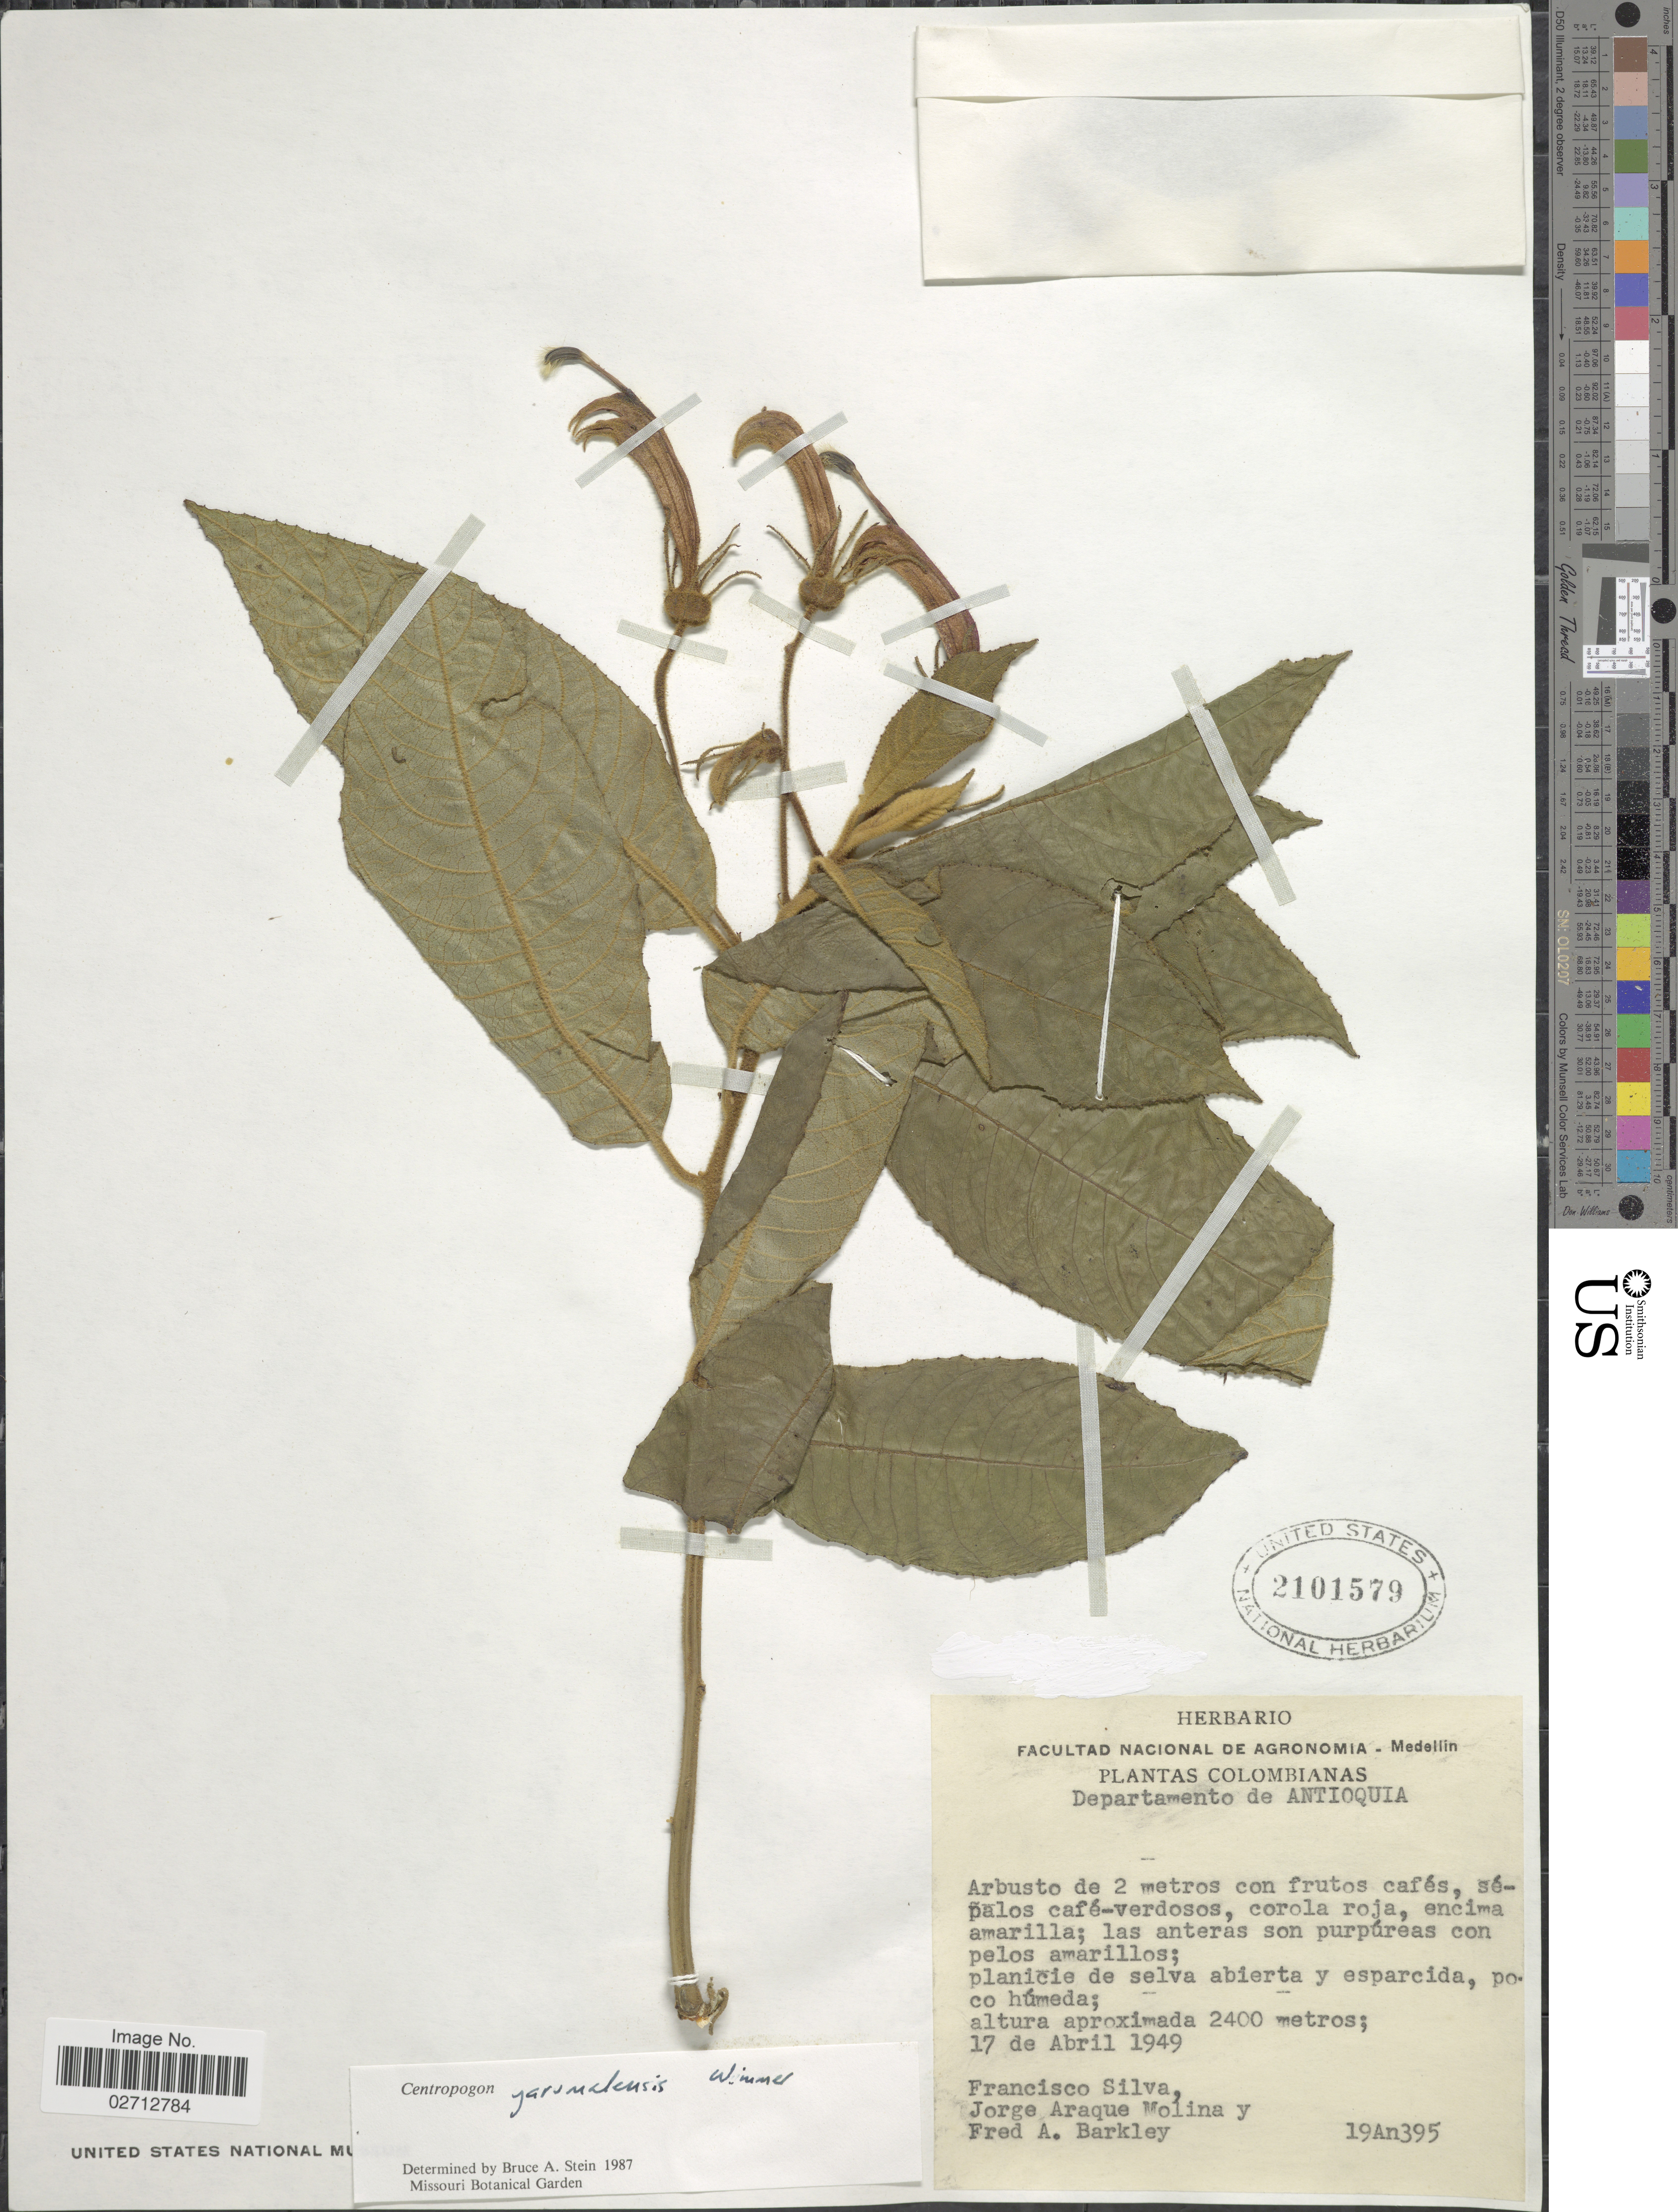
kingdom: Plantae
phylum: Tracheophyta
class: Magnoliopsida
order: Asterales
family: Campanulaceae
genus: Centropogon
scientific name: Centropogon yarumalensis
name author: E. Wimm.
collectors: F. Silva, J. Araque Molina & F. A. Barkley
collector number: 19An395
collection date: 1949-04-17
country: Colombia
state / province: Antioquia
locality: Departamento de Antioquia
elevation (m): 2400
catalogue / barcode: US 2101579